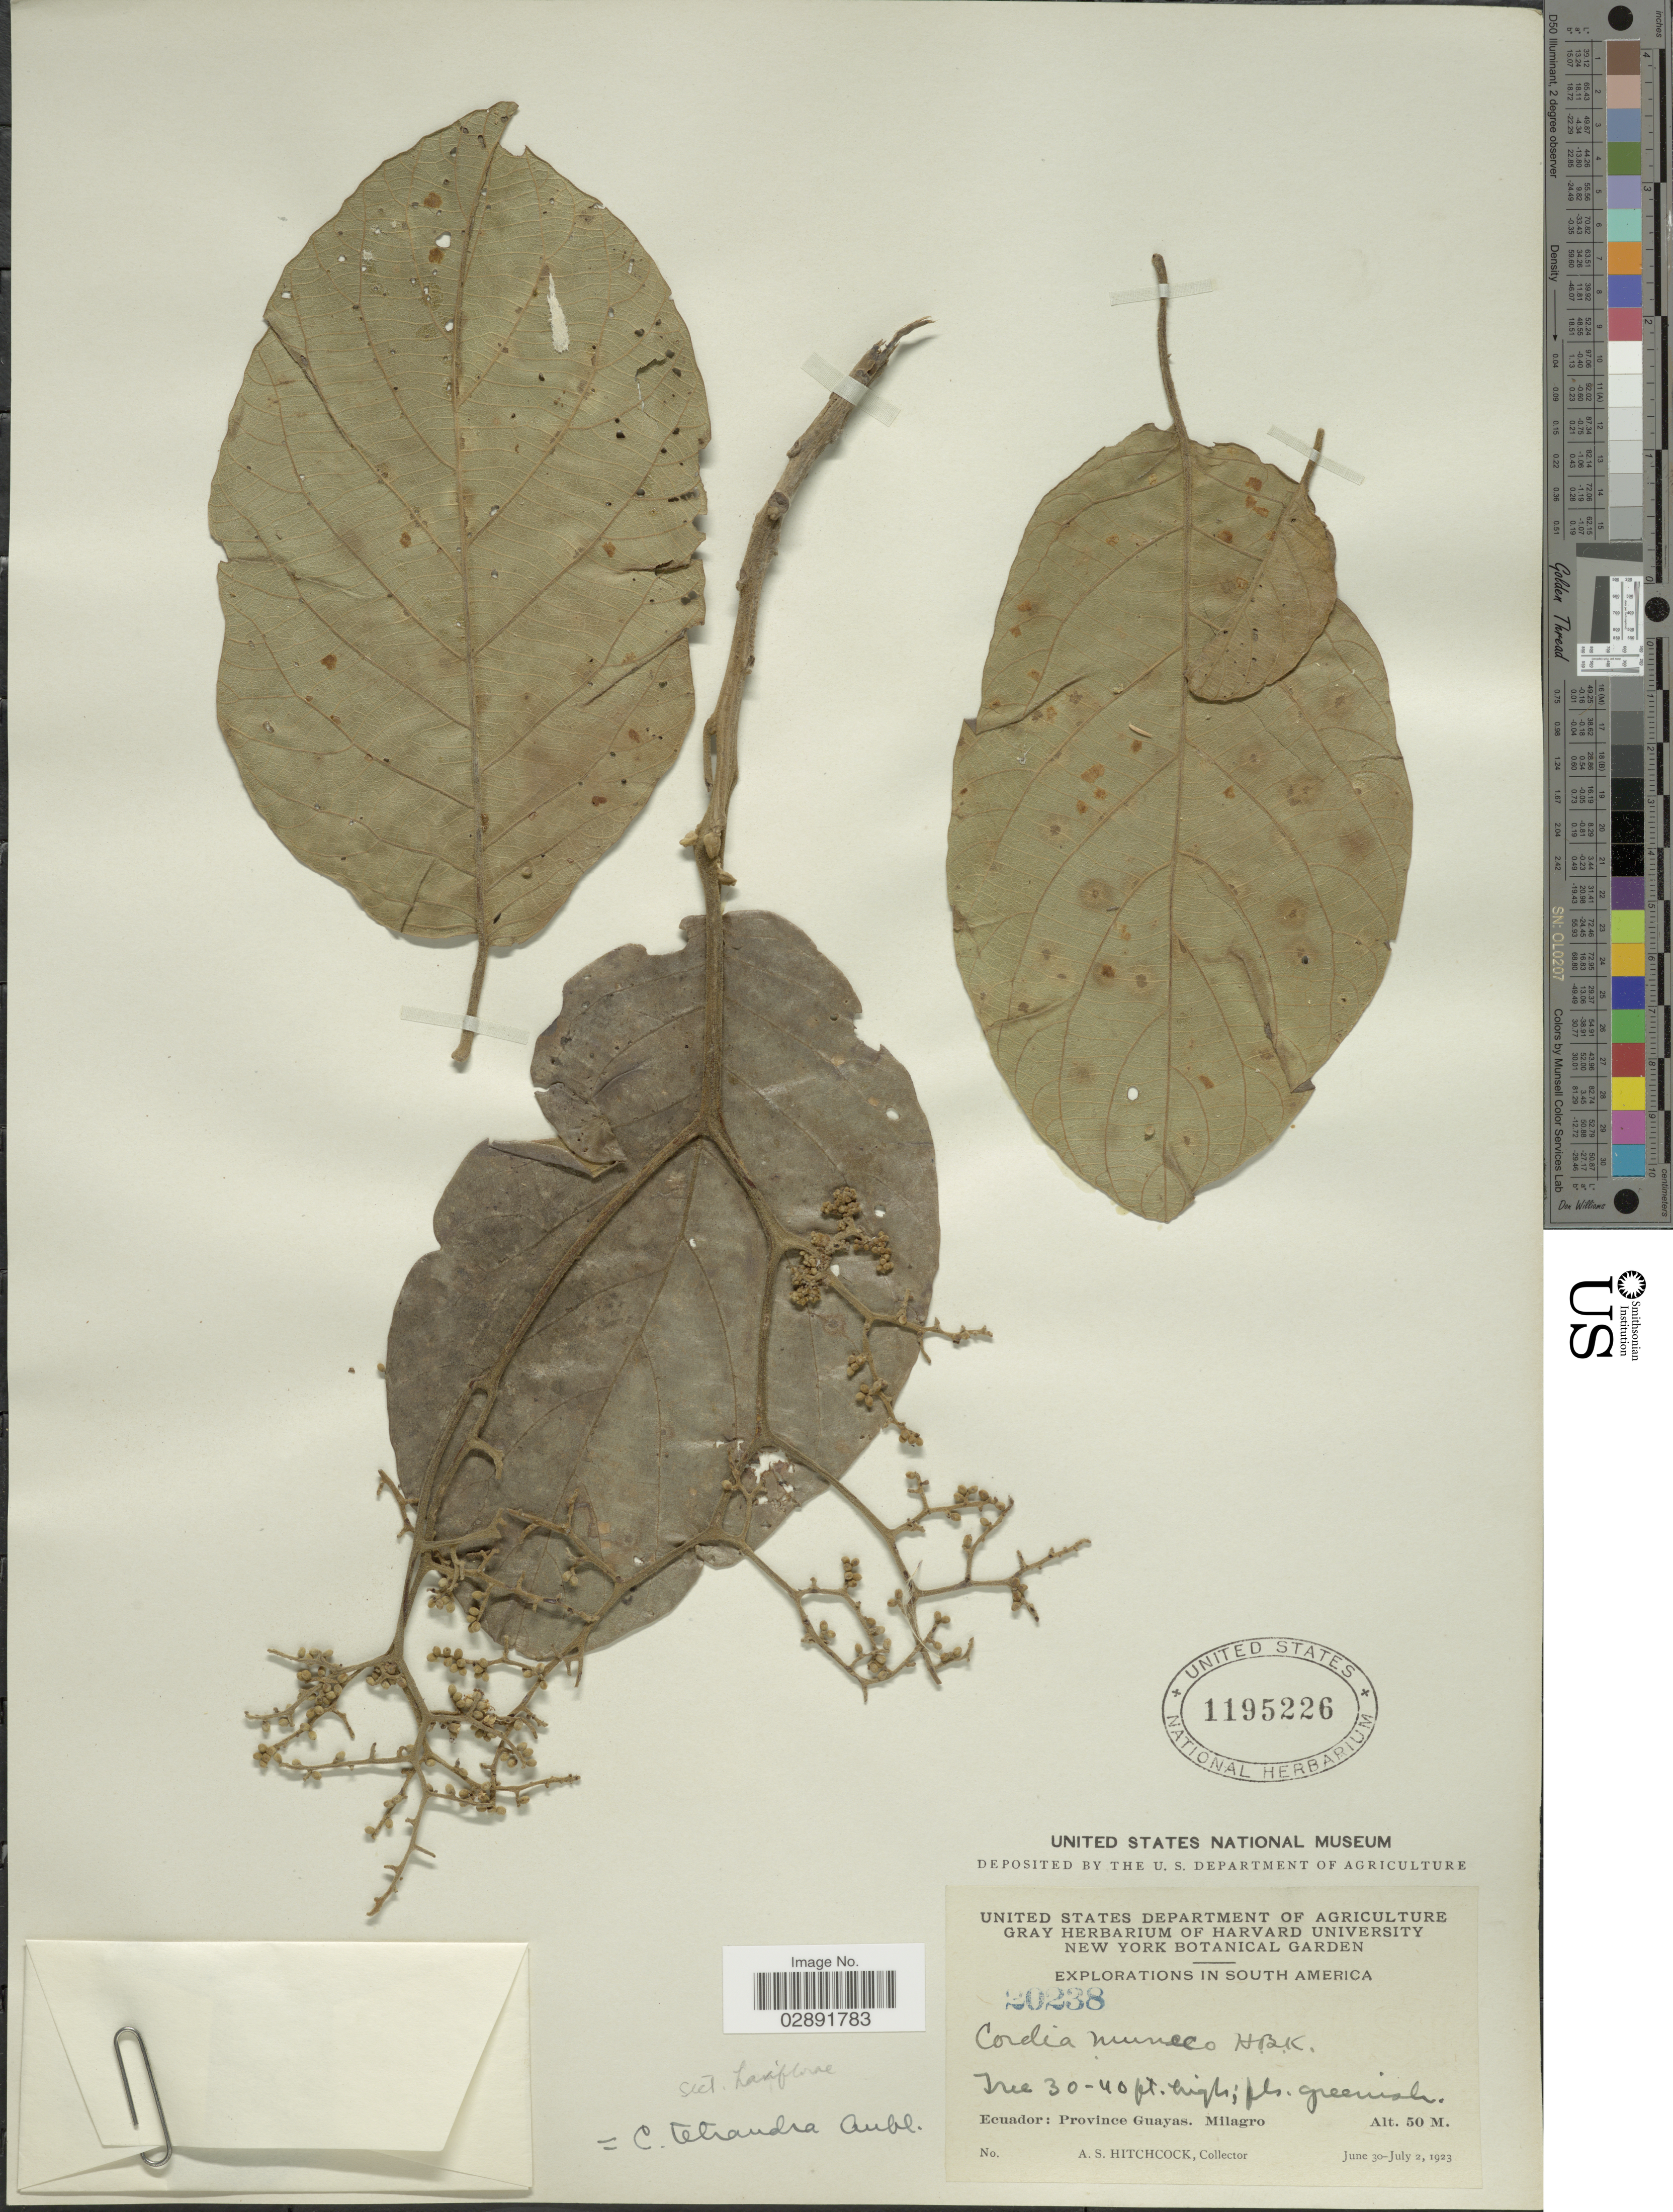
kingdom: Plantae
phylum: Tracheophyta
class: Magnoliopsida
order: Boraginales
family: Cordiaceae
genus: Cordia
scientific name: Cordia tetrandra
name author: Aubl.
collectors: A. S. Hitchcock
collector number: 20238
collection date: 1923-06-30/1923-07-02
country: Ecuador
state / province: Guayas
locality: Milagro.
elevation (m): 50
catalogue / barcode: US 1195226